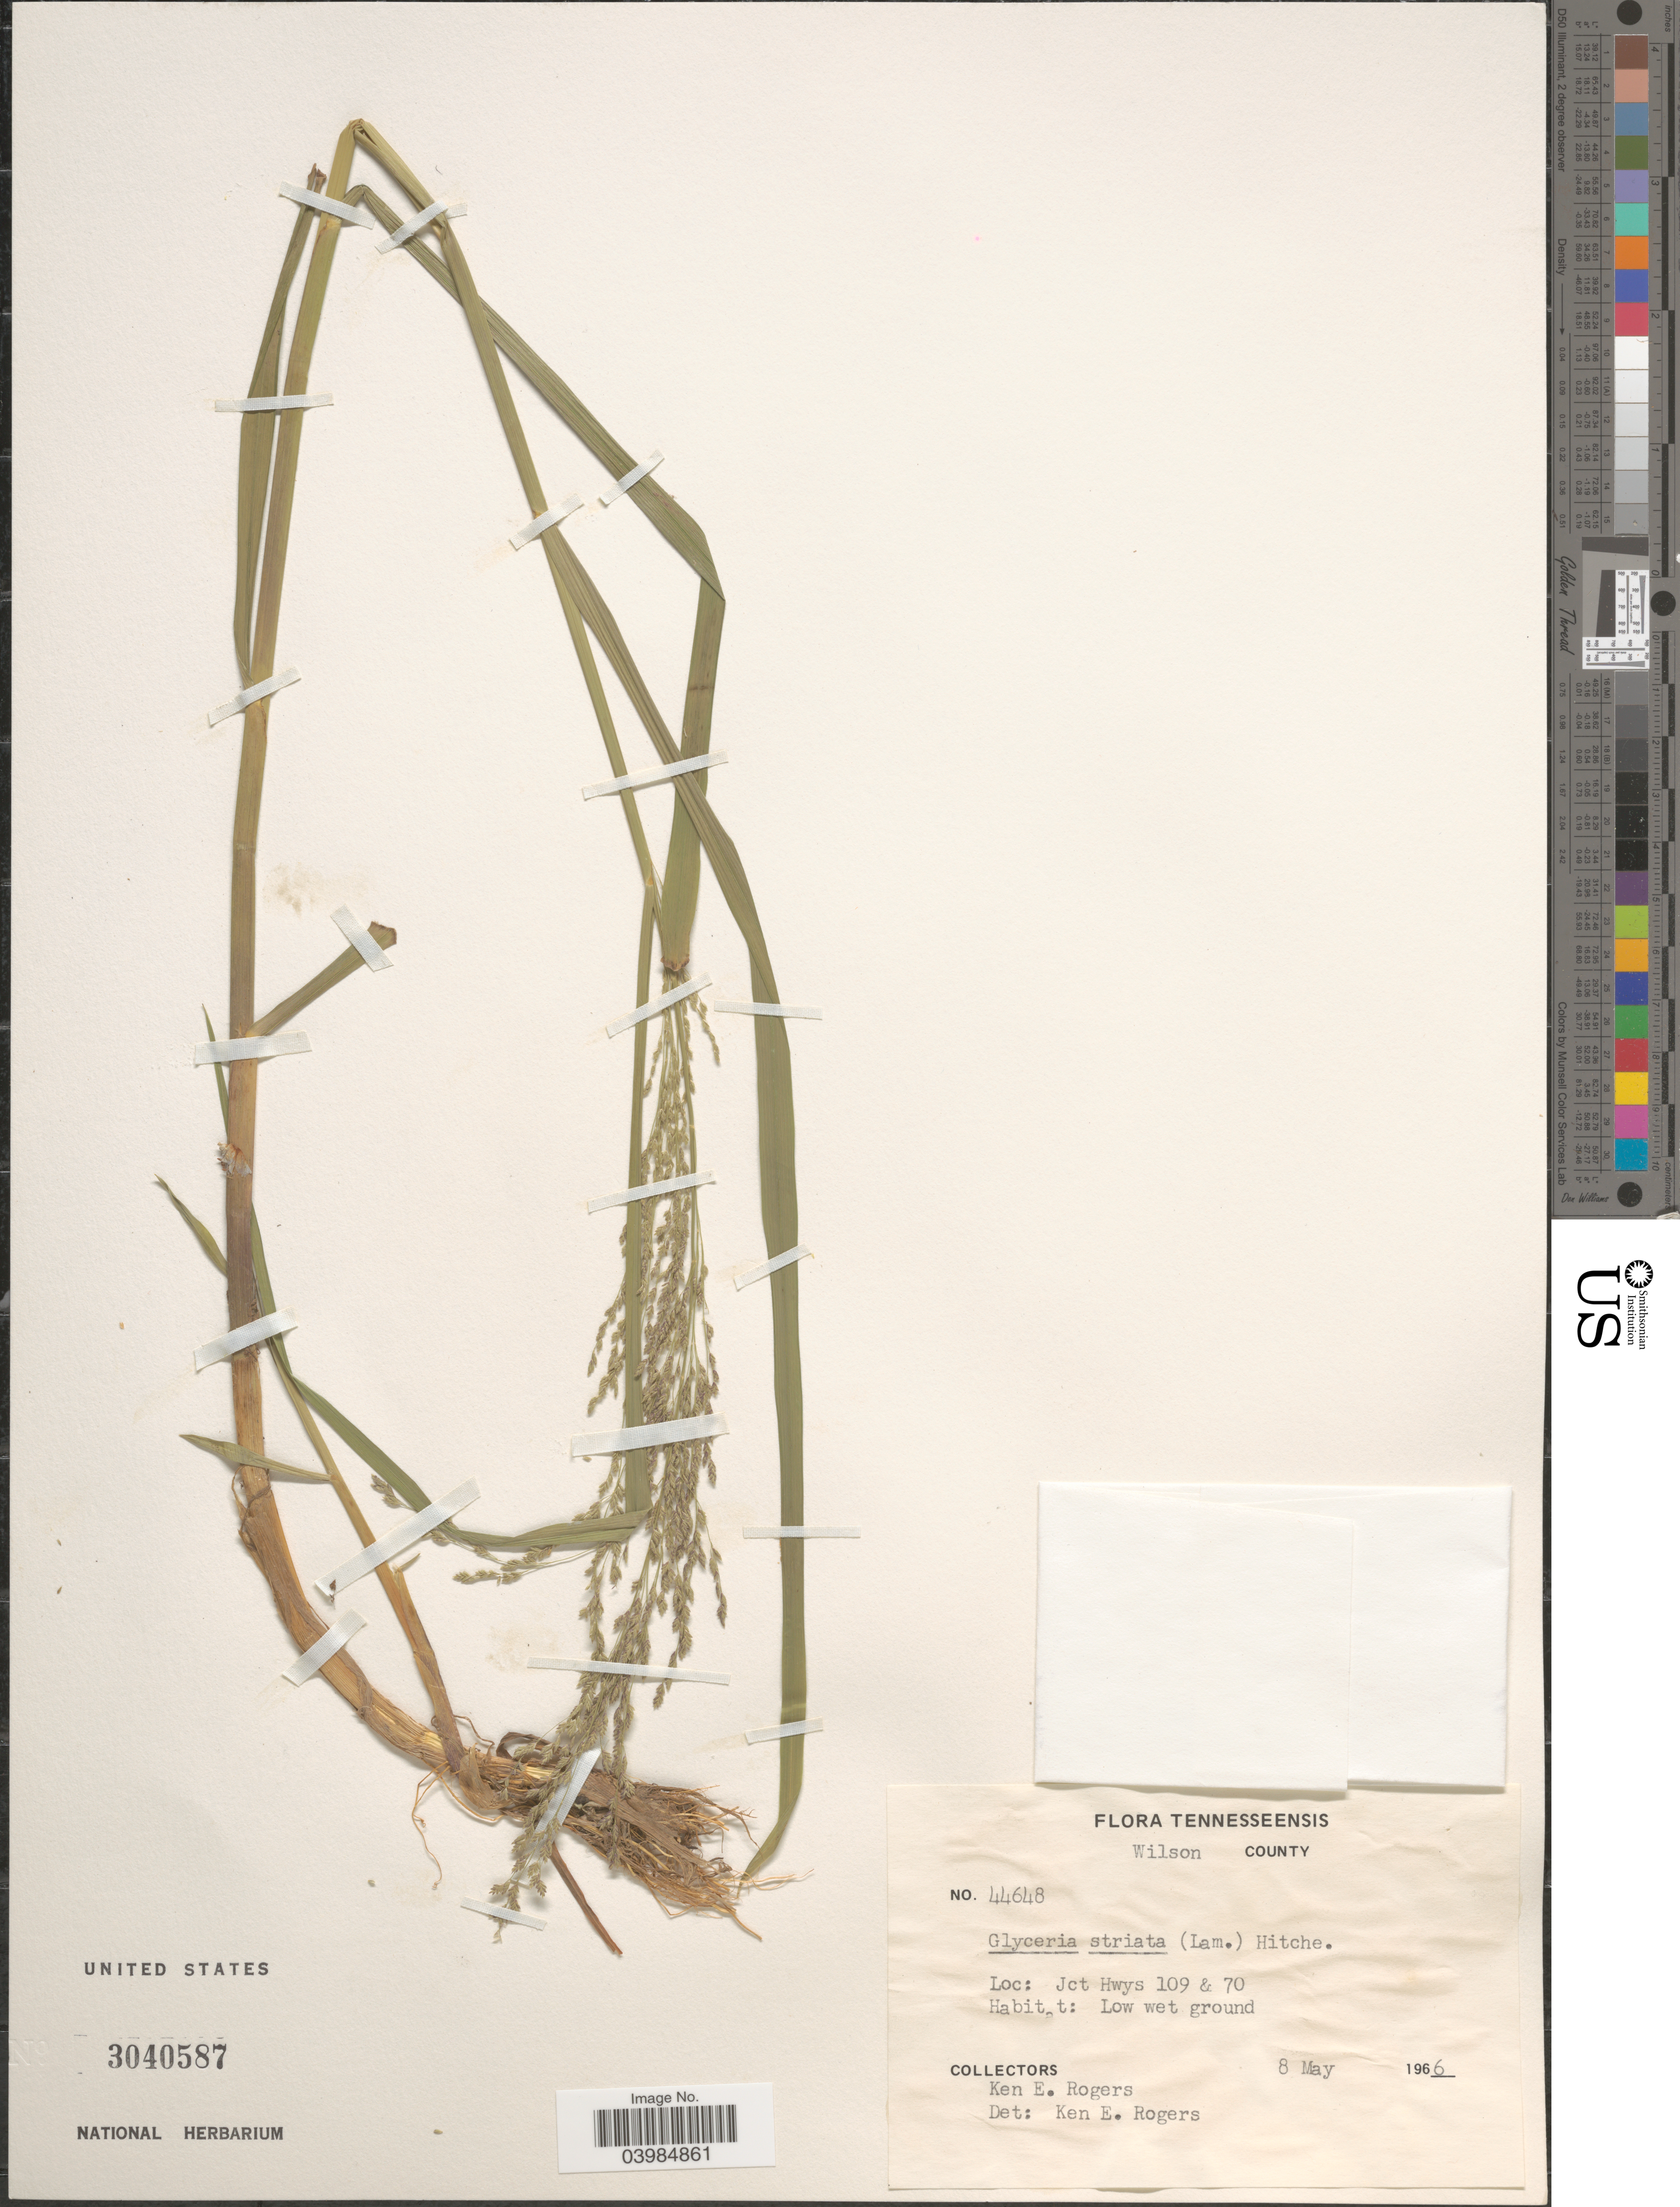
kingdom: Plantae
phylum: Tracheophyta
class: Liliopsida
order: Poales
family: Poaceae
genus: Glyceria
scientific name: Glyceria striata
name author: (Lam.) Hitchc.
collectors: K. Rogers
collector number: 44648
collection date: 1966-05-08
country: United States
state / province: Tennessee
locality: Wilson County. Jct Hwys 109& 70.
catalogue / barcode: US 3040587